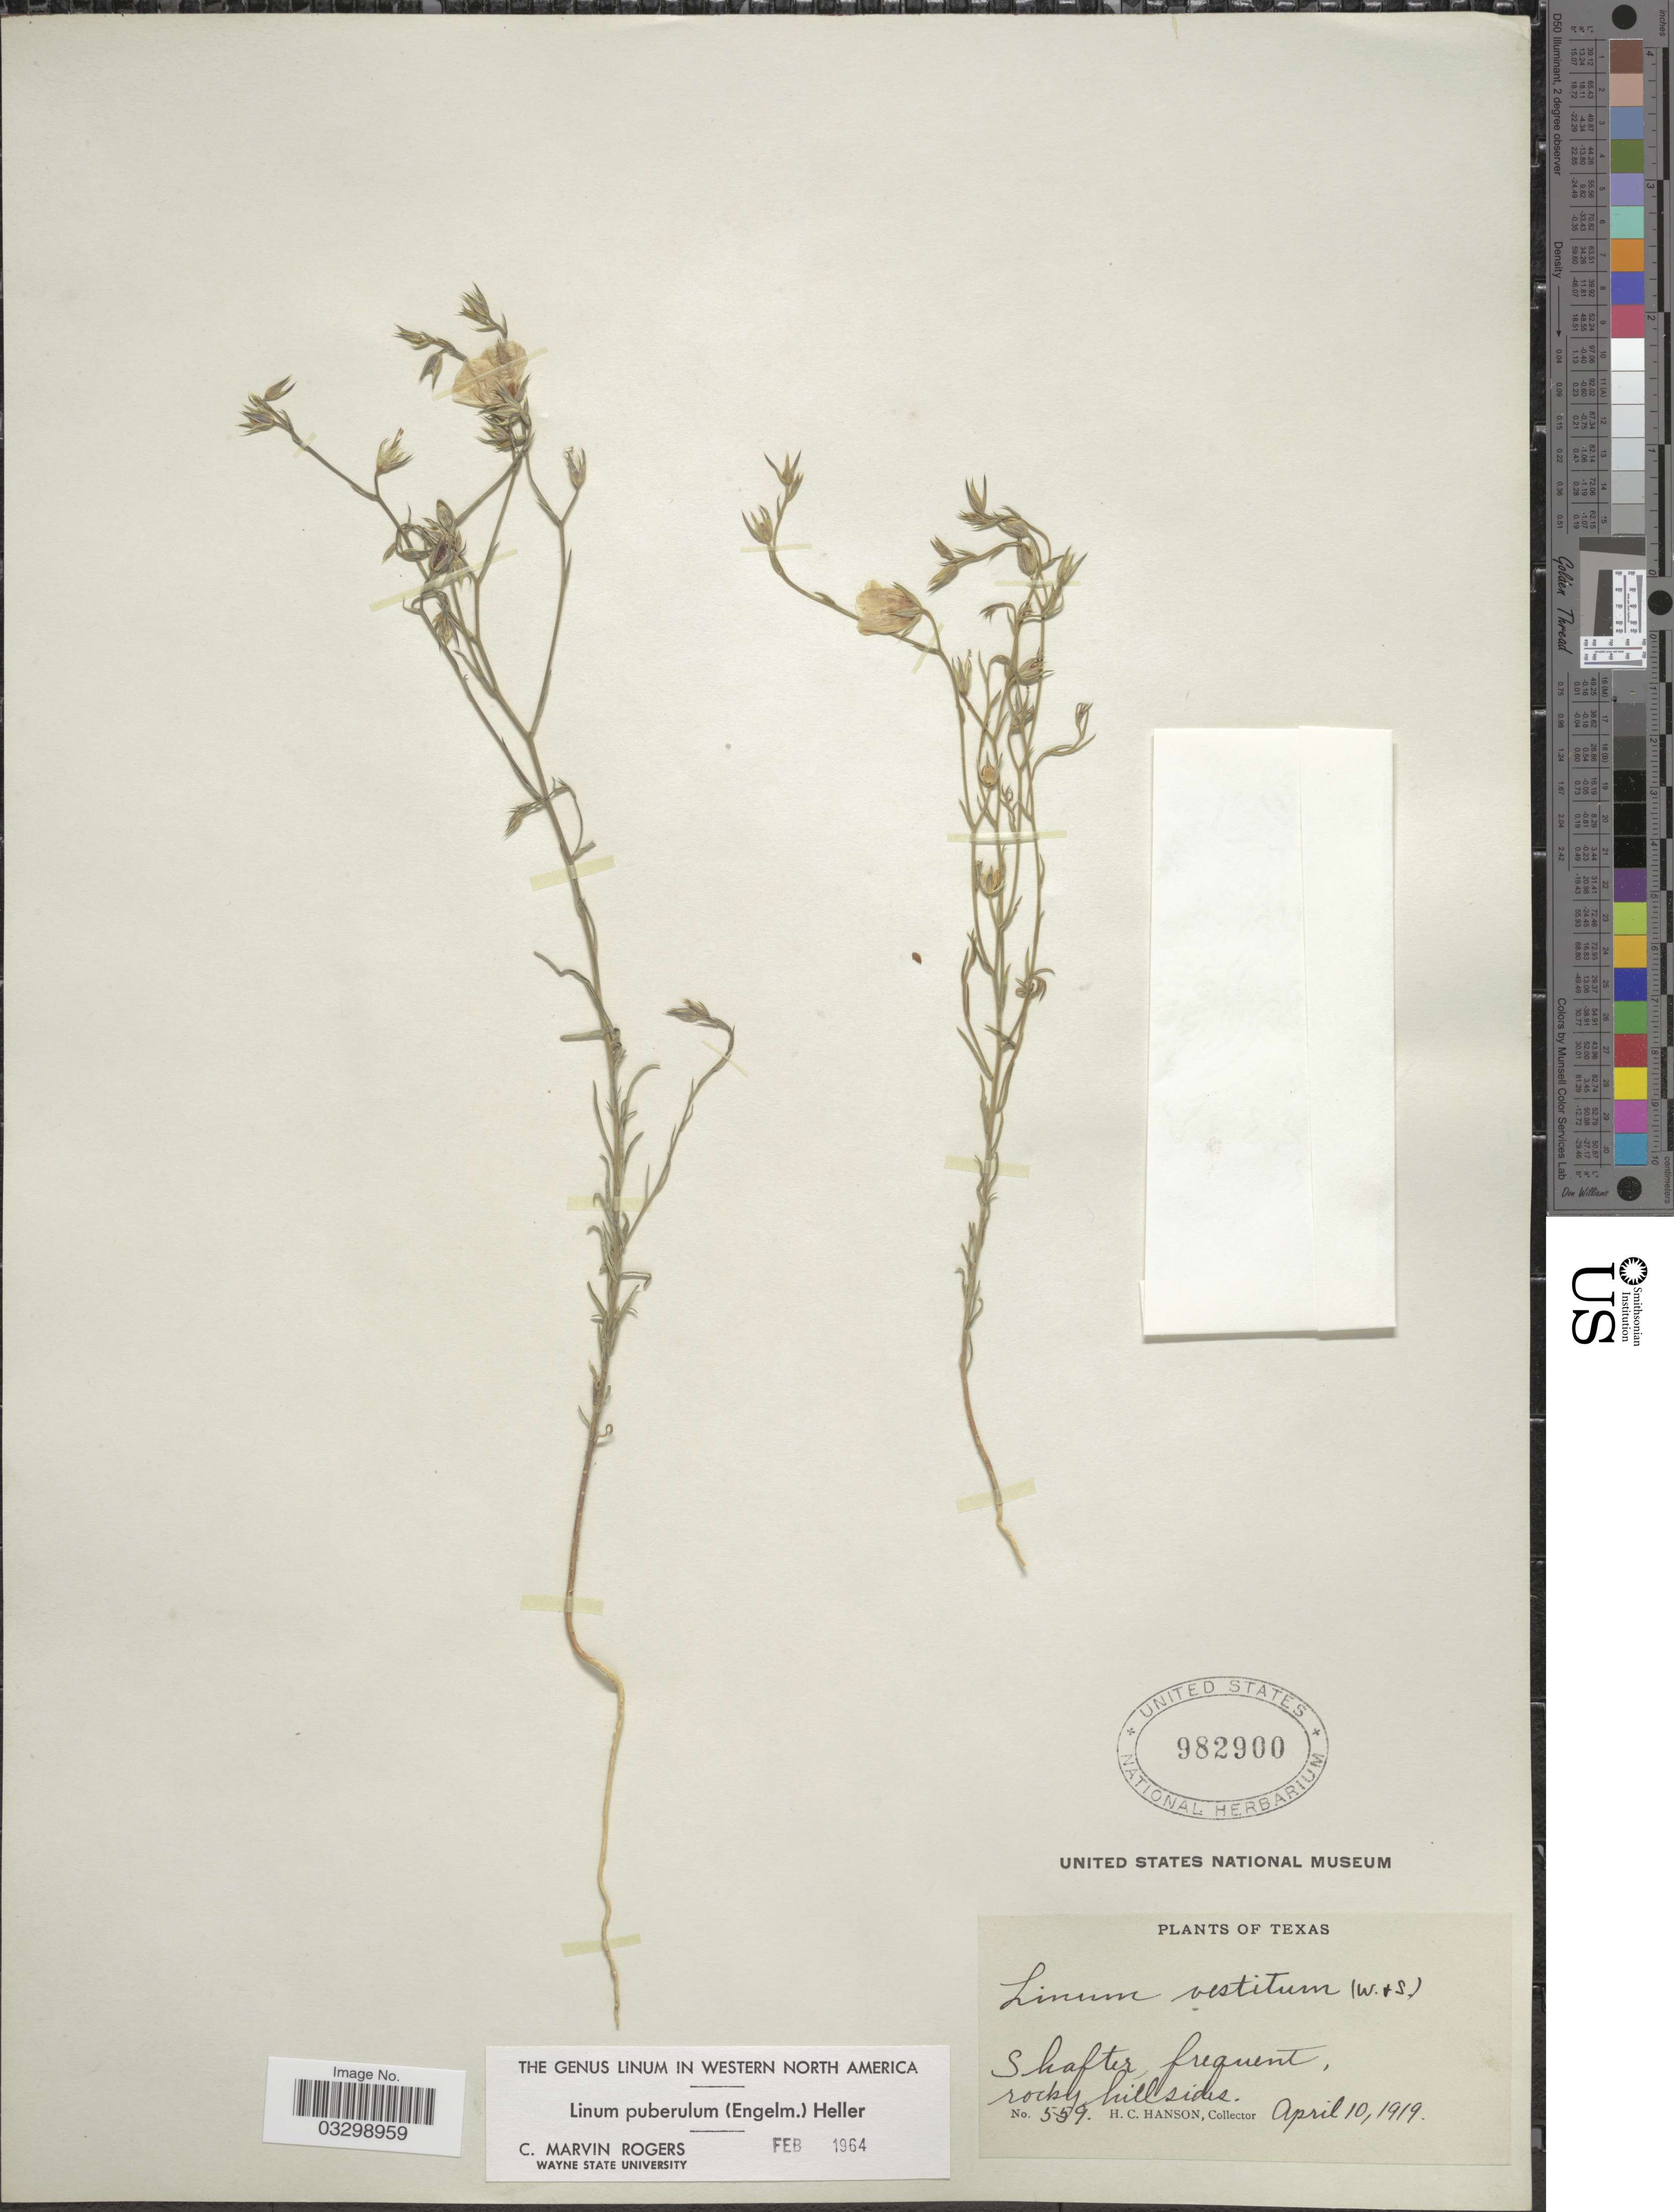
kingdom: Plantae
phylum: Tracheophyta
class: Magnoliopsida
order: Malpighiales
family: Linaceae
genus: Linum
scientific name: Linum puberulum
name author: (Engelm.) A. Heller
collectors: H. Hanson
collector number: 559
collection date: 1919-04-10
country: United States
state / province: Texas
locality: Shafter frequent, rocky hillside.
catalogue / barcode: US 982900